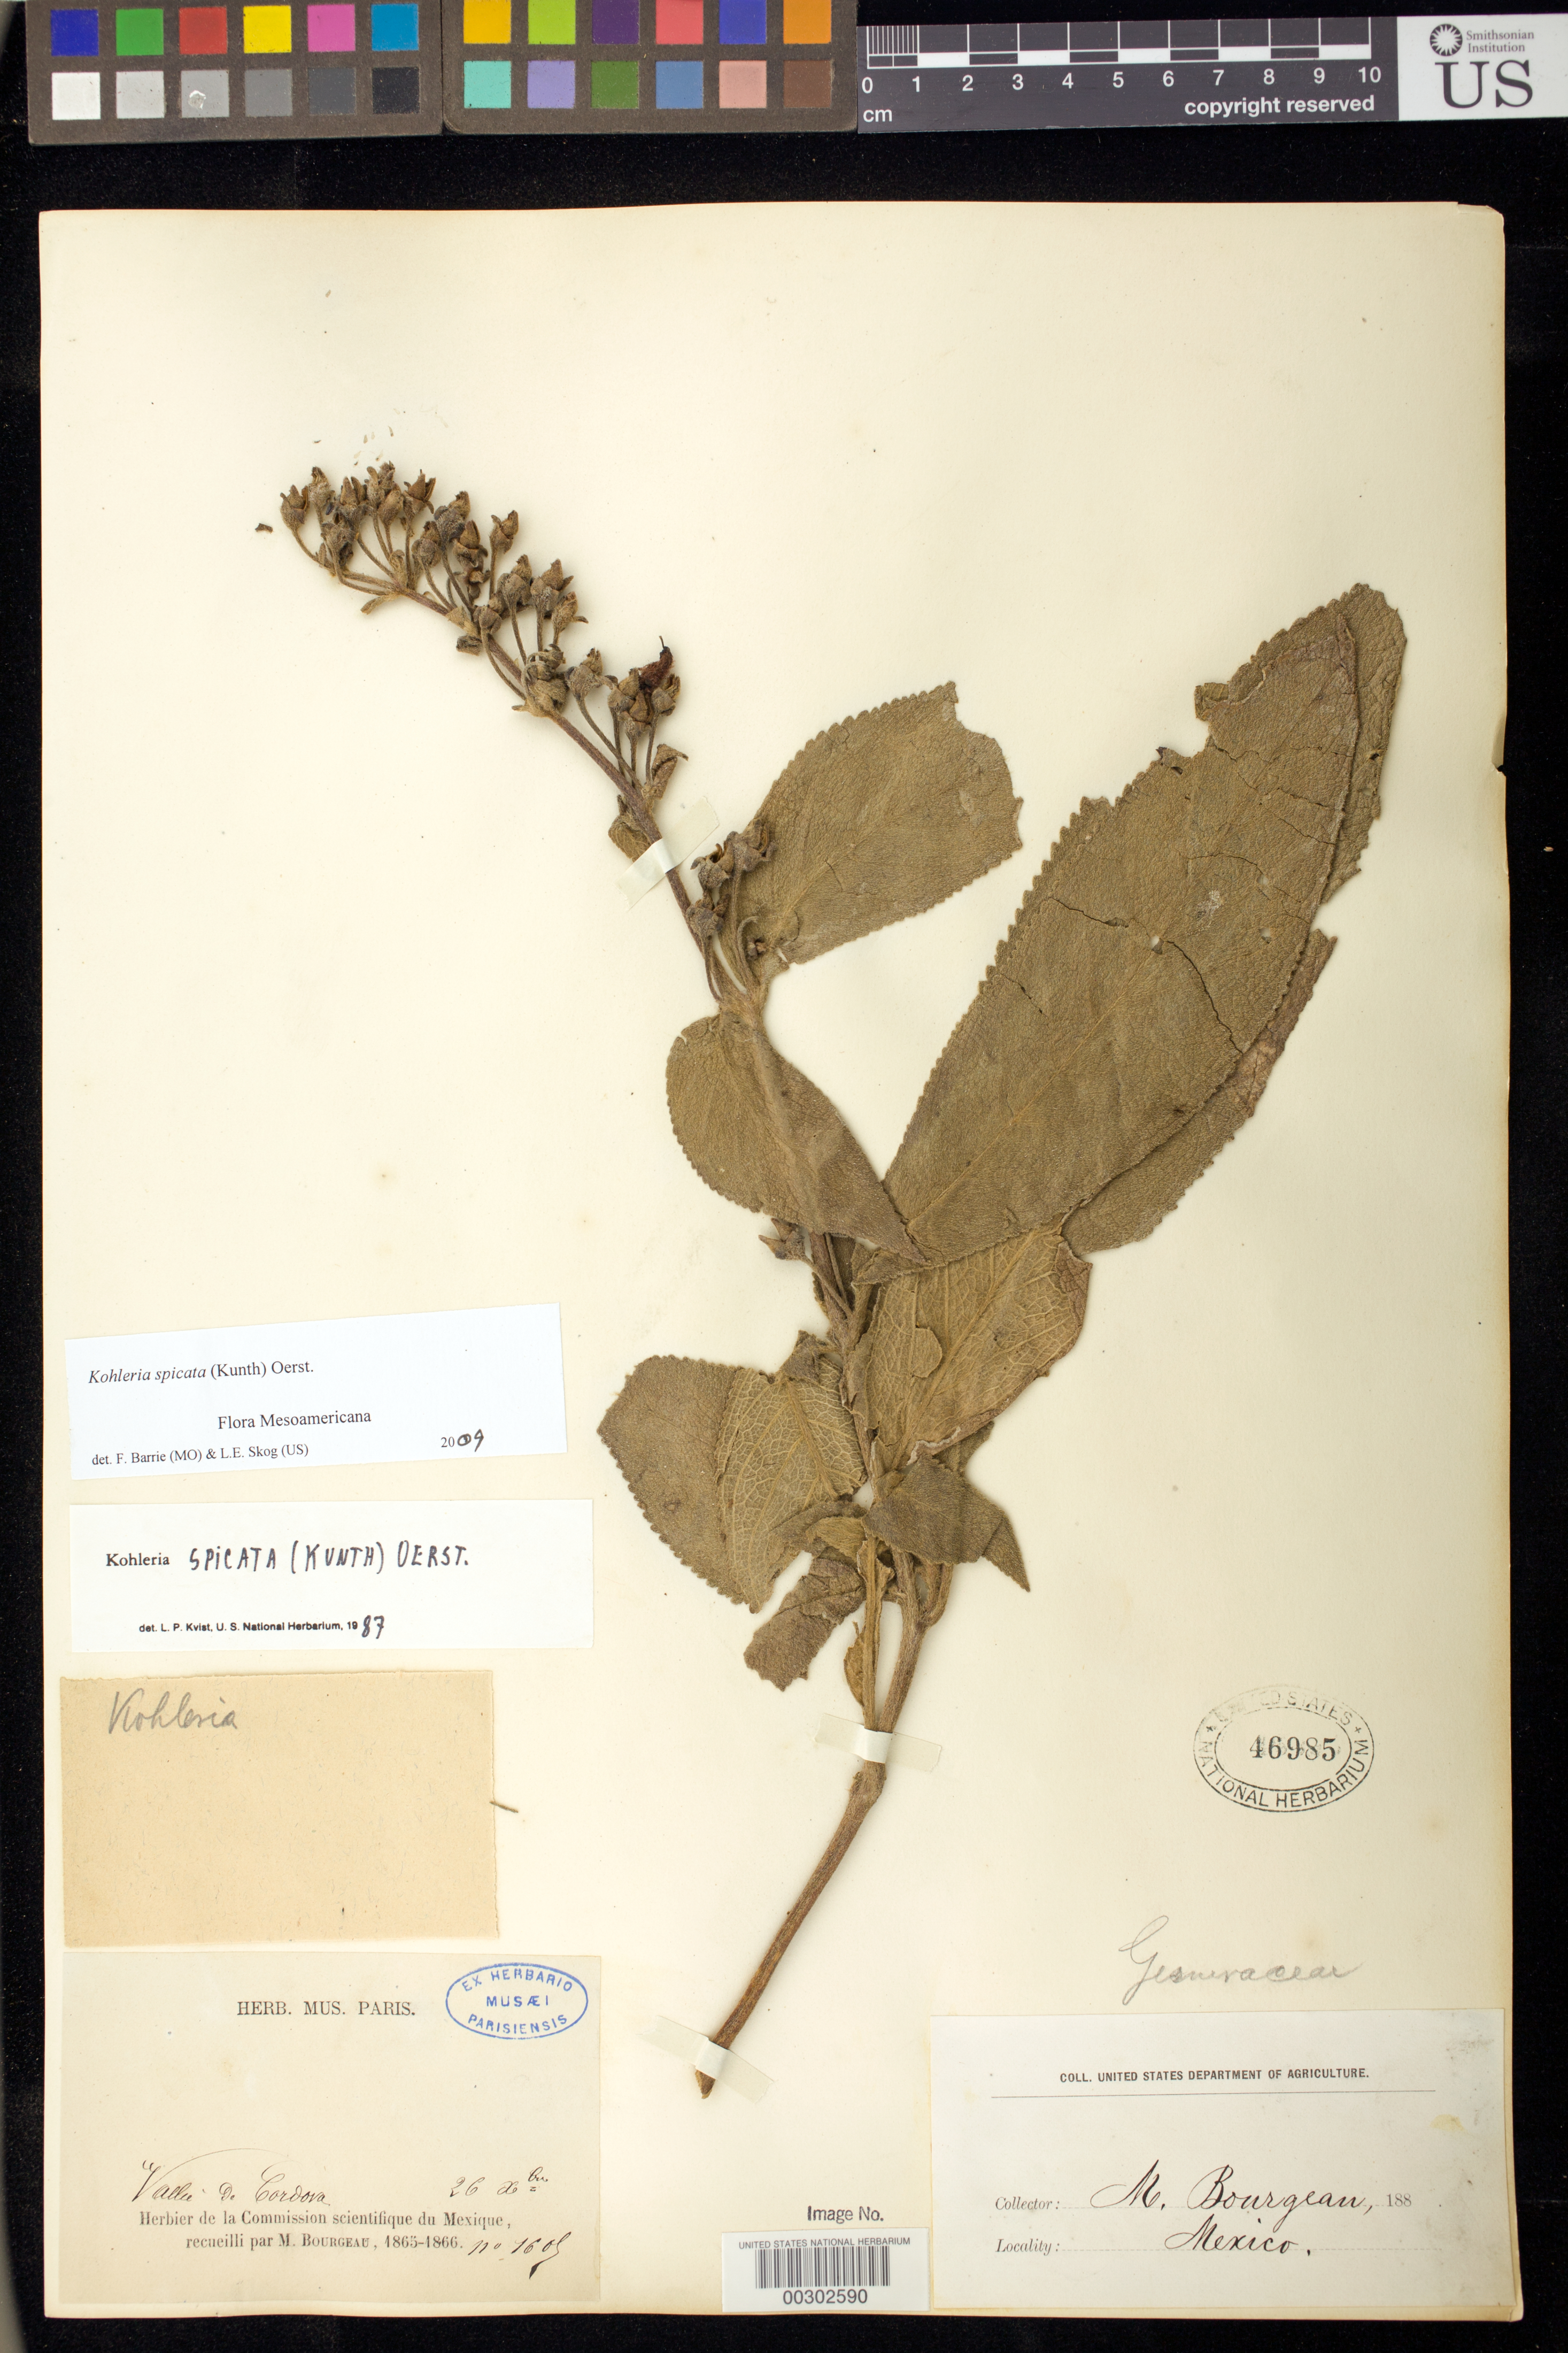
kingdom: Plantae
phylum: Tracheophyta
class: Magnoliopsida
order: Lamiales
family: Gesneriaceae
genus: Kohleria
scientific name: Kohleria spicata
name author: (Kunth) Oerst.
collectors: E. Bourgeau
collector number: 1605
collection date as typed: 26 Oct 188-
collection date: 1880-10-26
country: Mexico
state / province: Oaxaca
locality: Valley of Cordova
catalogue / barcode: US 46985